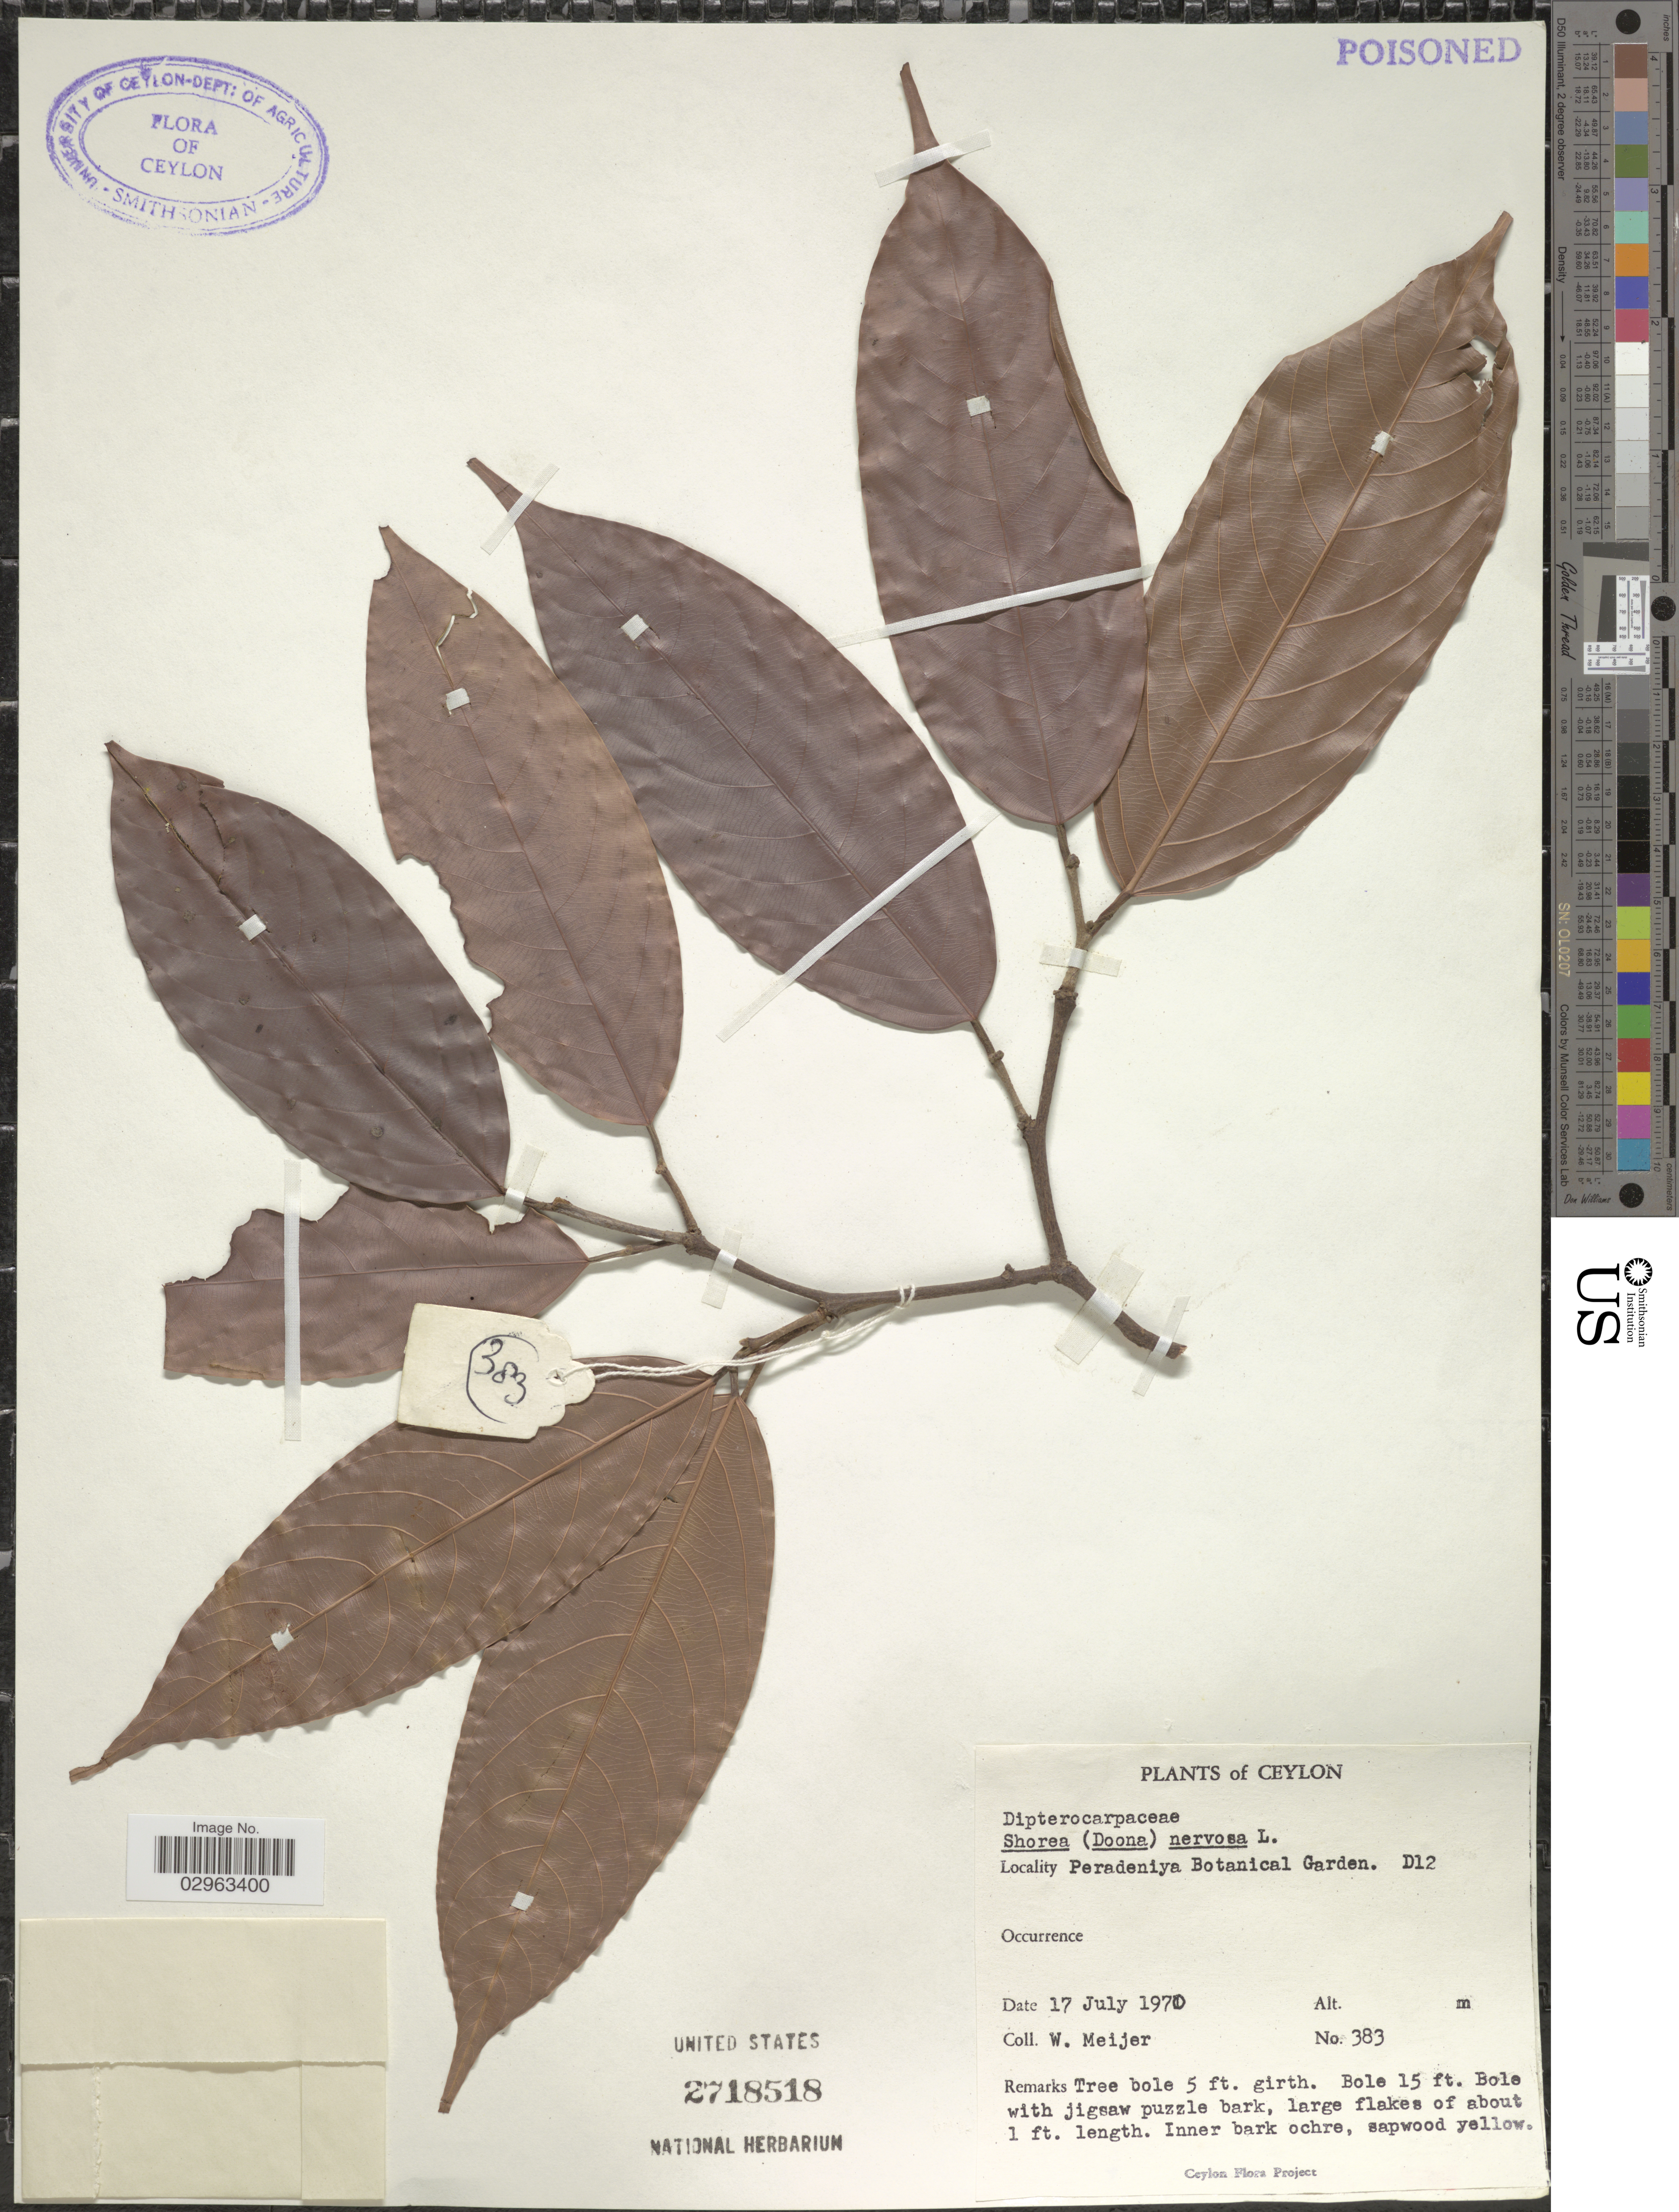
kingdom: Plantae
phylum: Tracheophyta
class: Magnoliopsida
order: Malvales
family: Dipterocarpaceae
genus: Doona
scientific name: Doona nervosa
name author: Thwaites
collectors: W. Meijer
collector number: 383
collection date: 1970-07-17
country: Sri Lanka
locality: Ceylon. Peradeniya Botanical Garden. D12.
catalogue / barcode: US 2718518